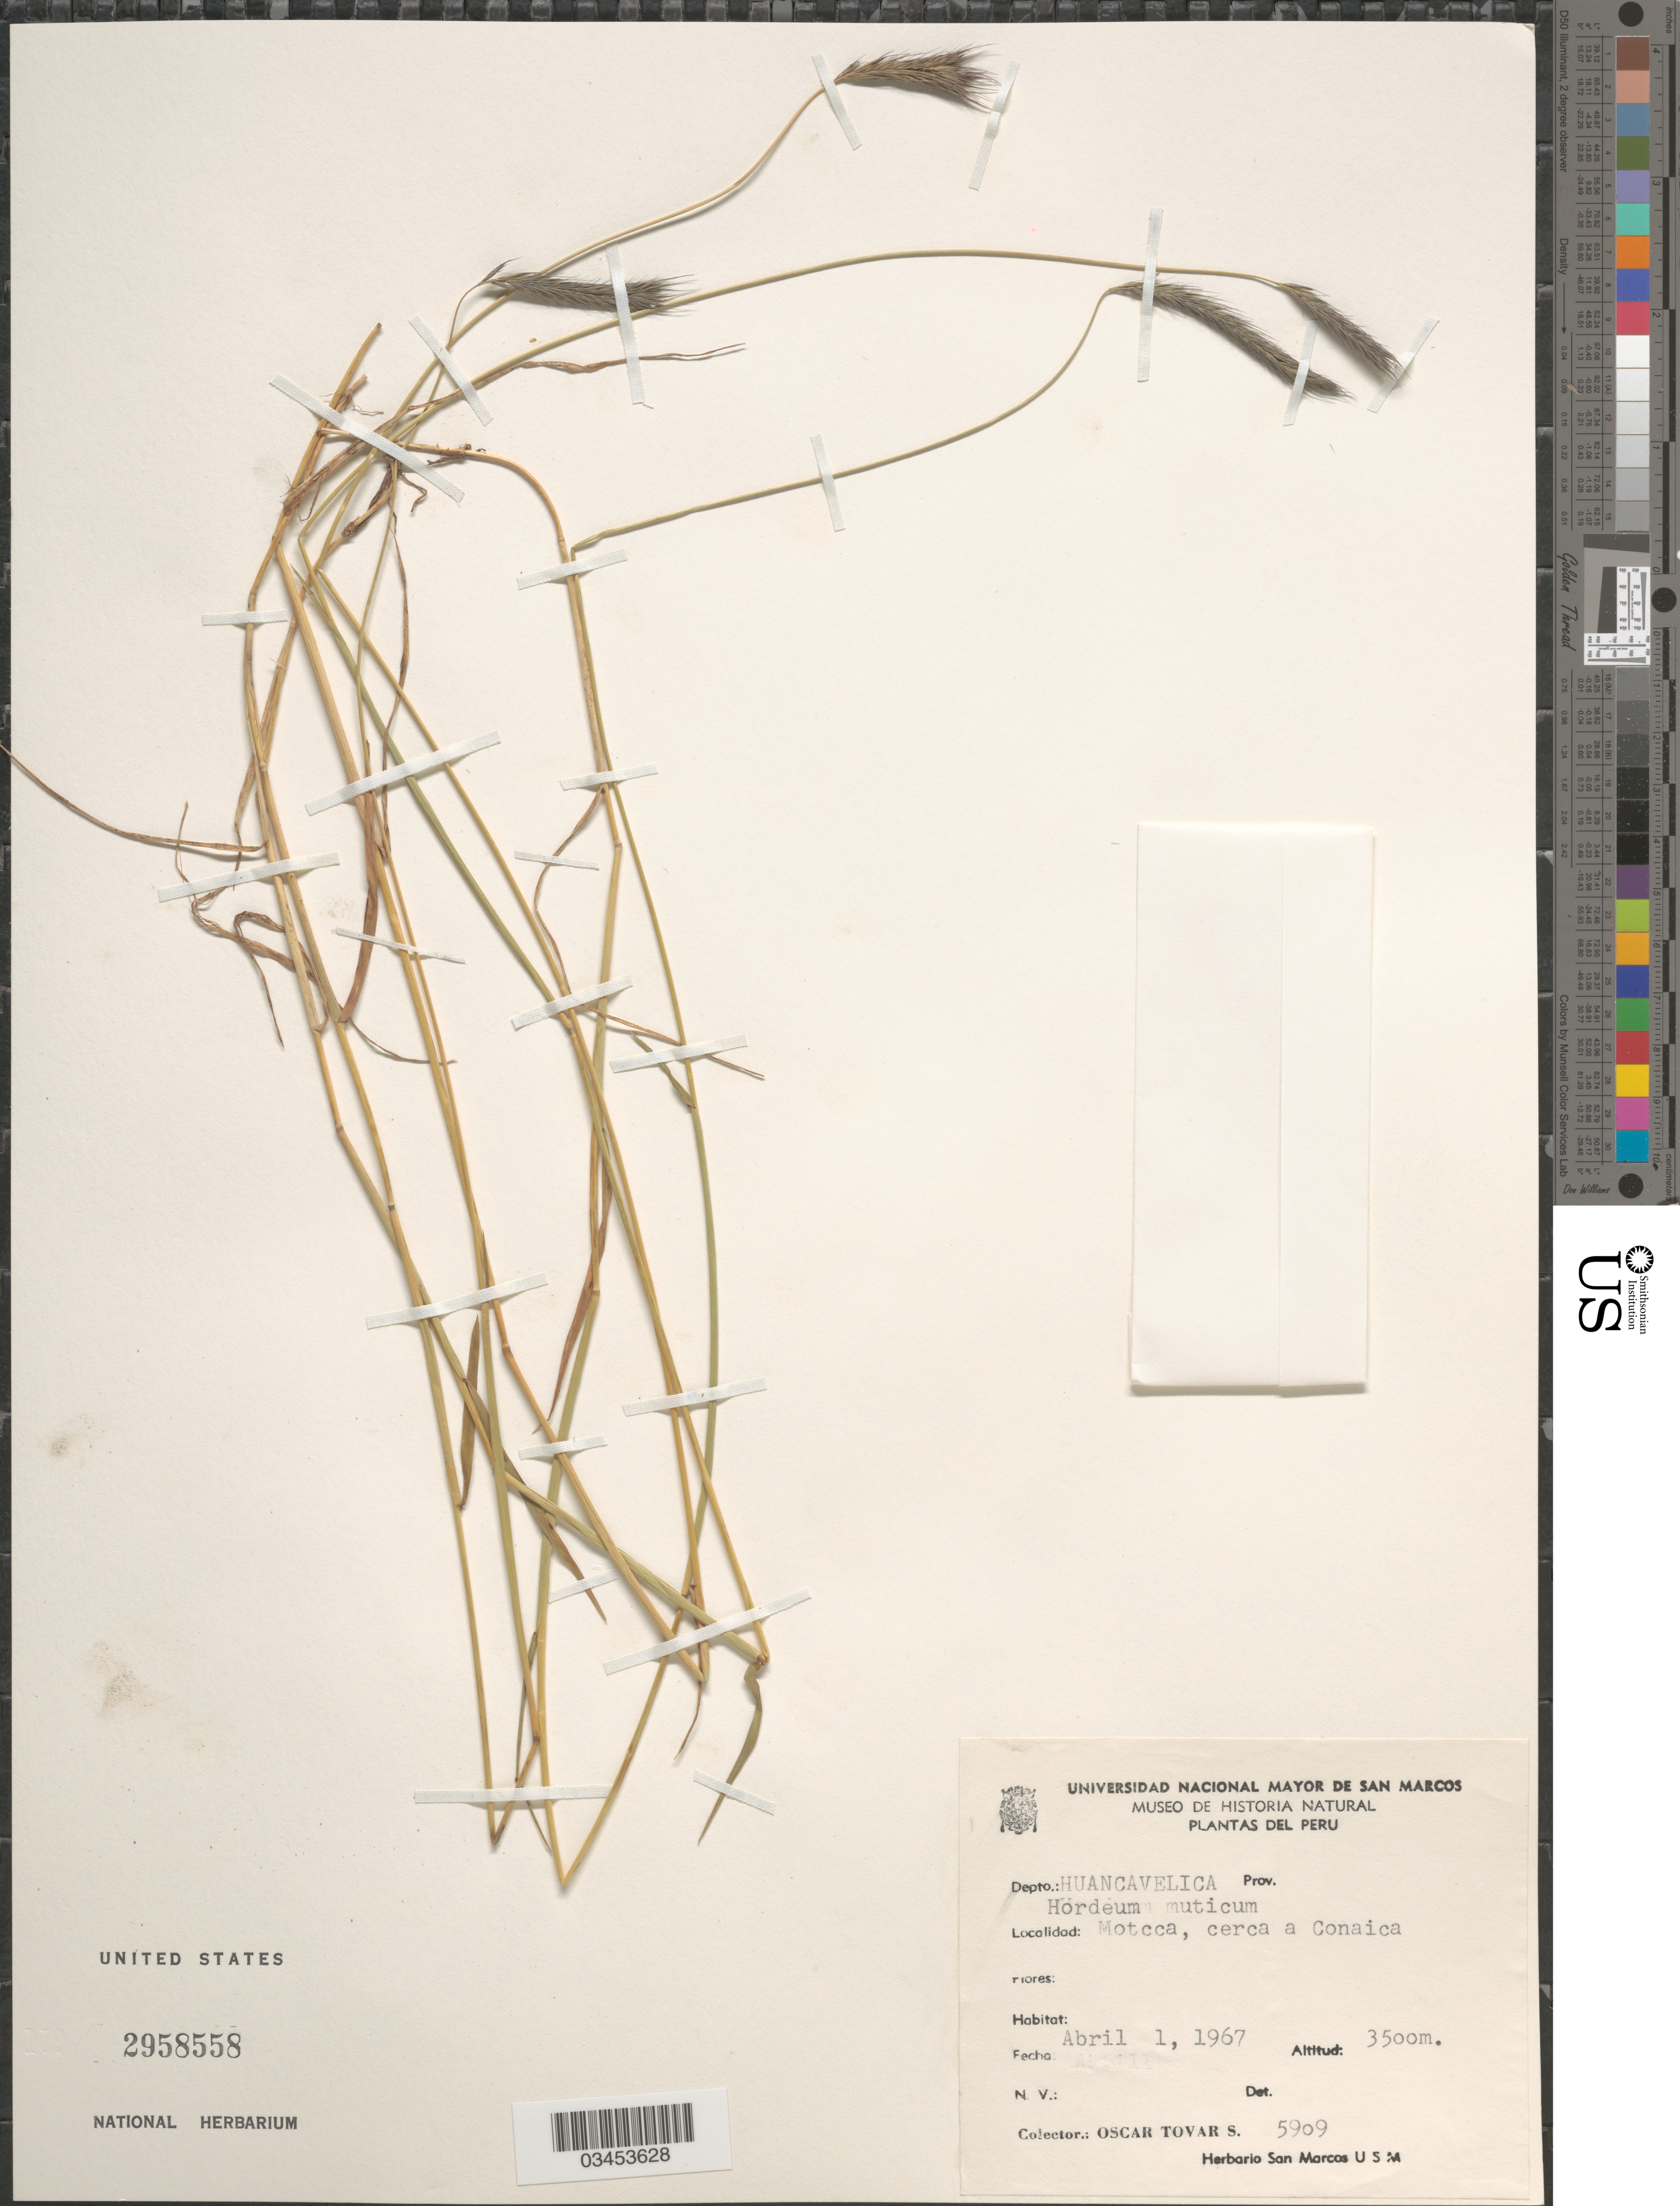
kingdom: Plantae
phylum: Tracheophyta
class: Liliopsida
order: Poales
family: Poaceae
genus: Hordeum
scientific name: Hordeum muticum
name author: J. Presl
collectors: Ó. Tovar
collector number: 5909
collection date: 1967-04-01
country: Peru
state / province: Huancavelica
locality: Depto.:Huancavelica. Motcca, cerca a Conaica.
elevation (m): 3500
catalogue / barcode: US 2958558